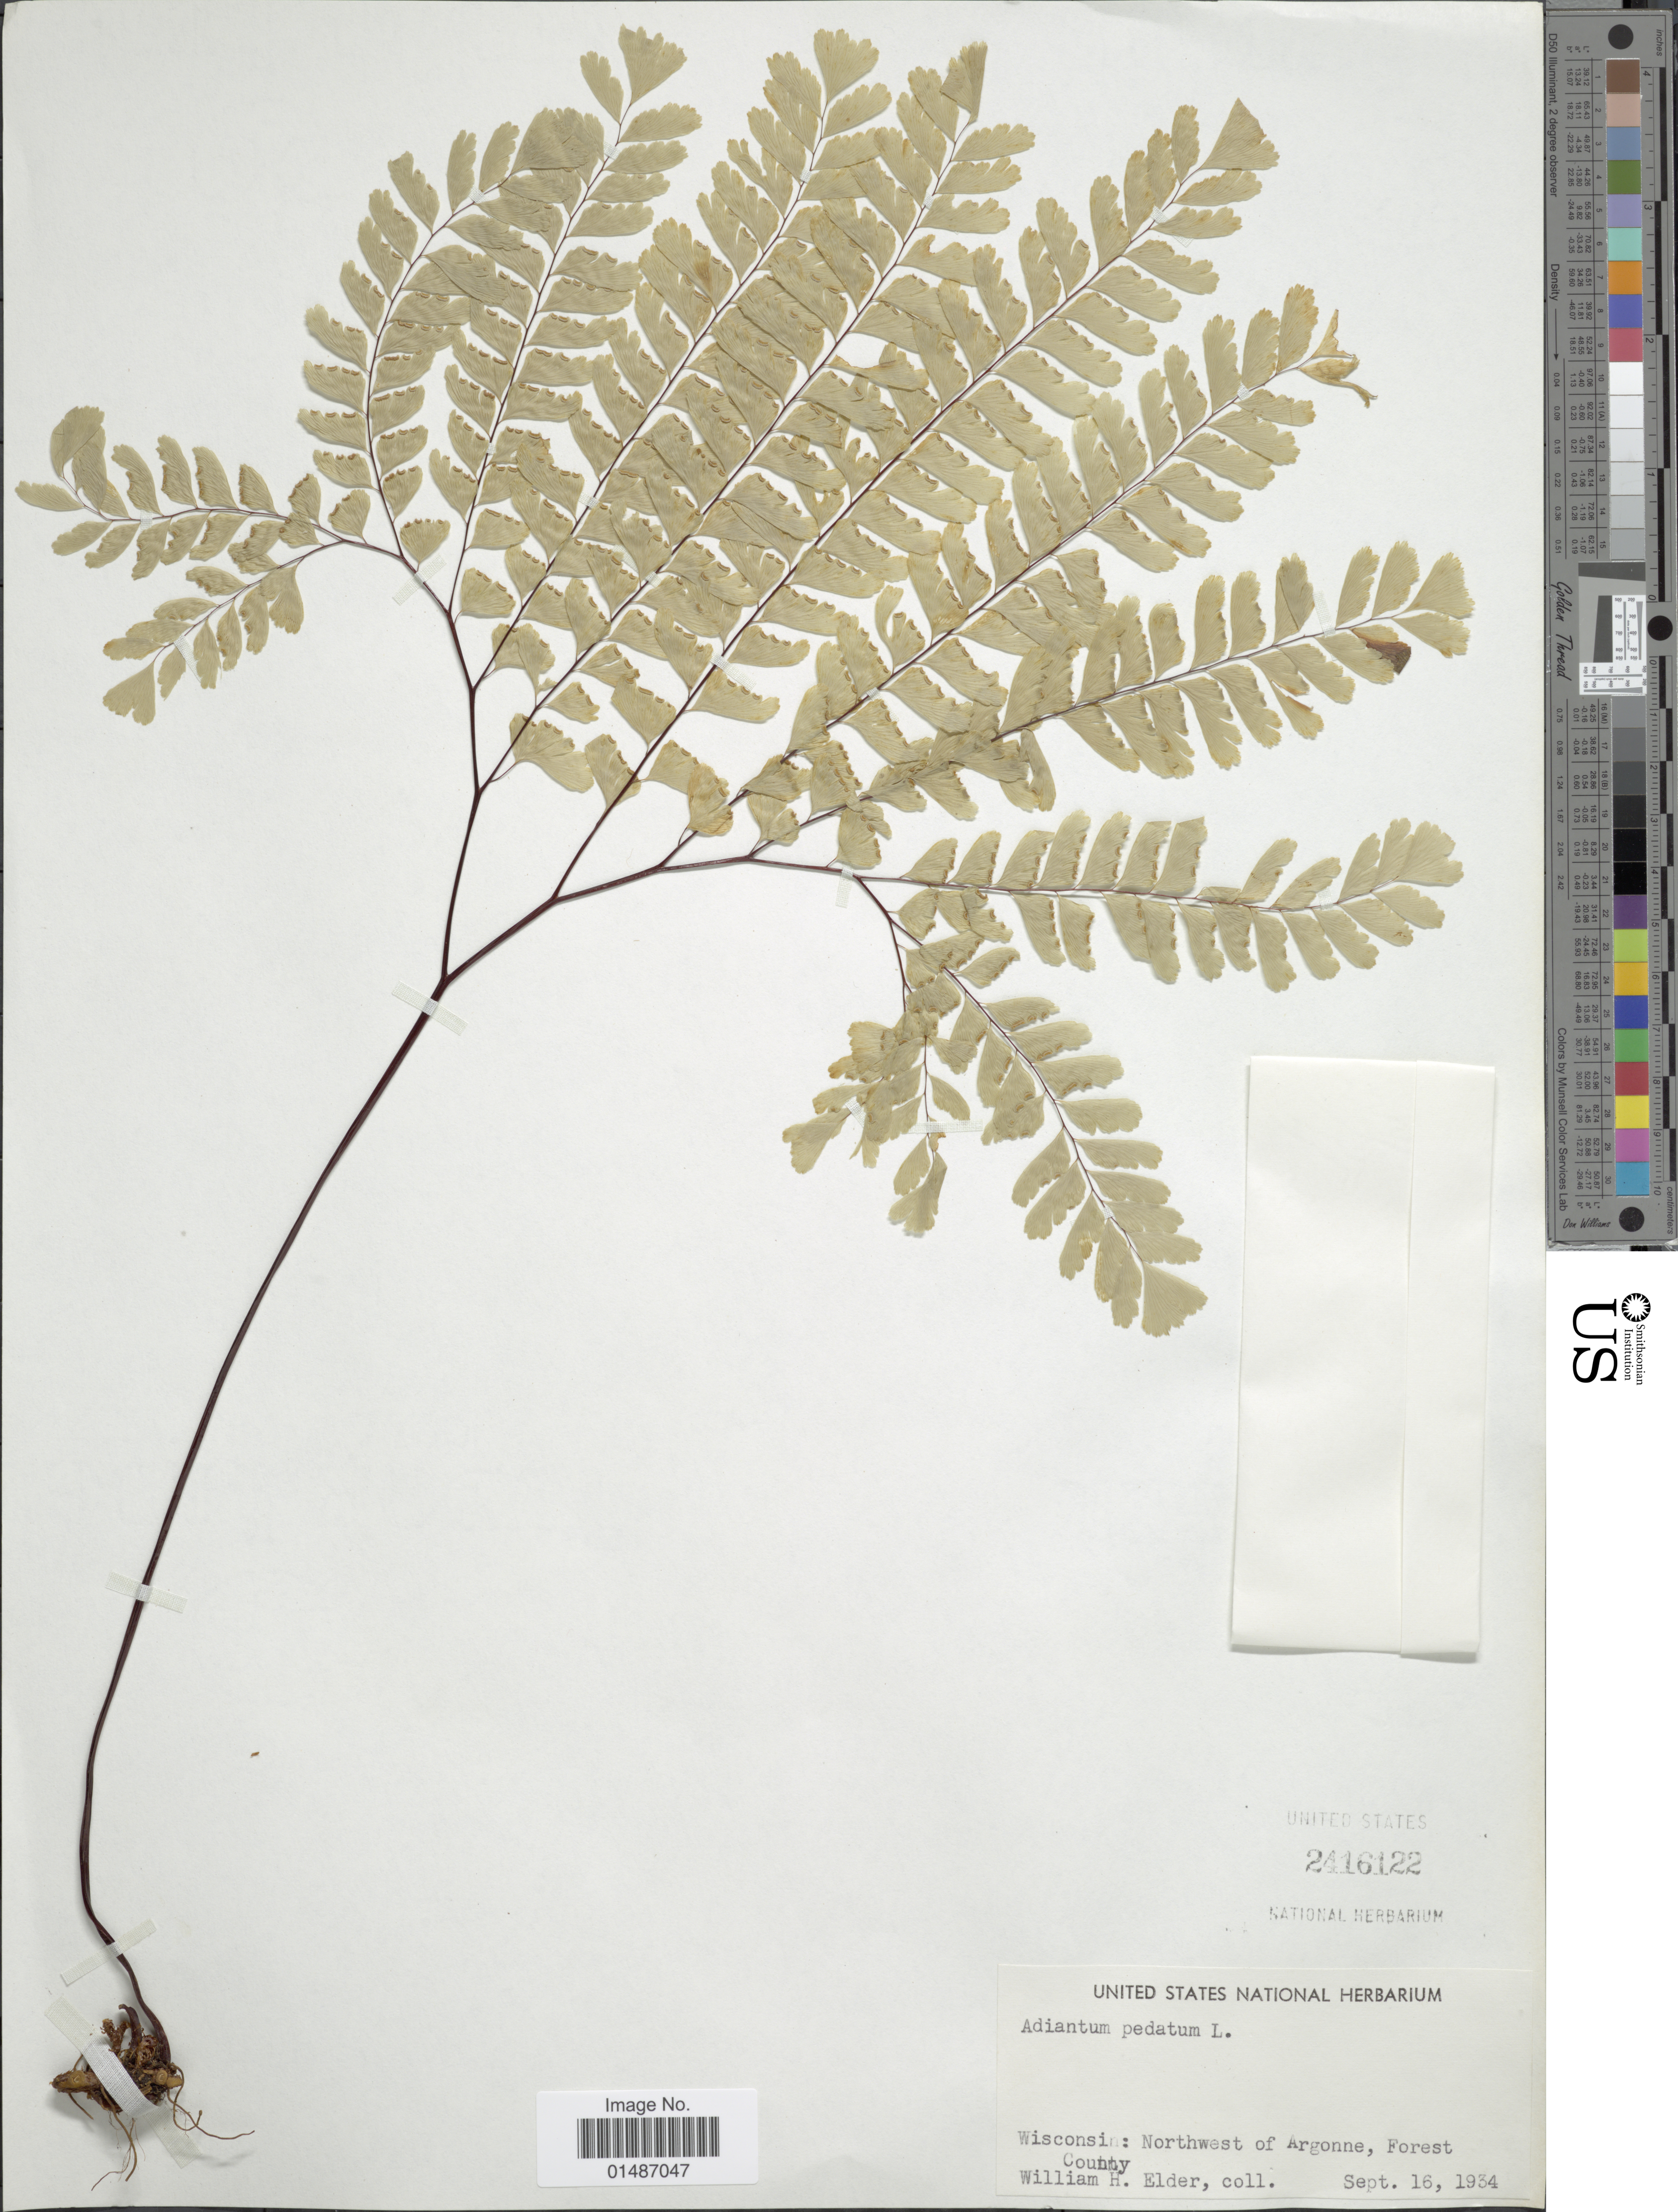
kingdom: Plantae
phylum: Tracheophyta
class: Polypodiopsida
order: Polypodiales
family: Pteridaceae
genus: Adiantum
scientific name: Adiantum pedatum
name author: L.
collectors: W. Elder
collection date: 1934-09-16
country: United States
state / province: Wisconsin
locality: Northwest of Argonne, Forest County.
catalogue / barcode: US 2416122